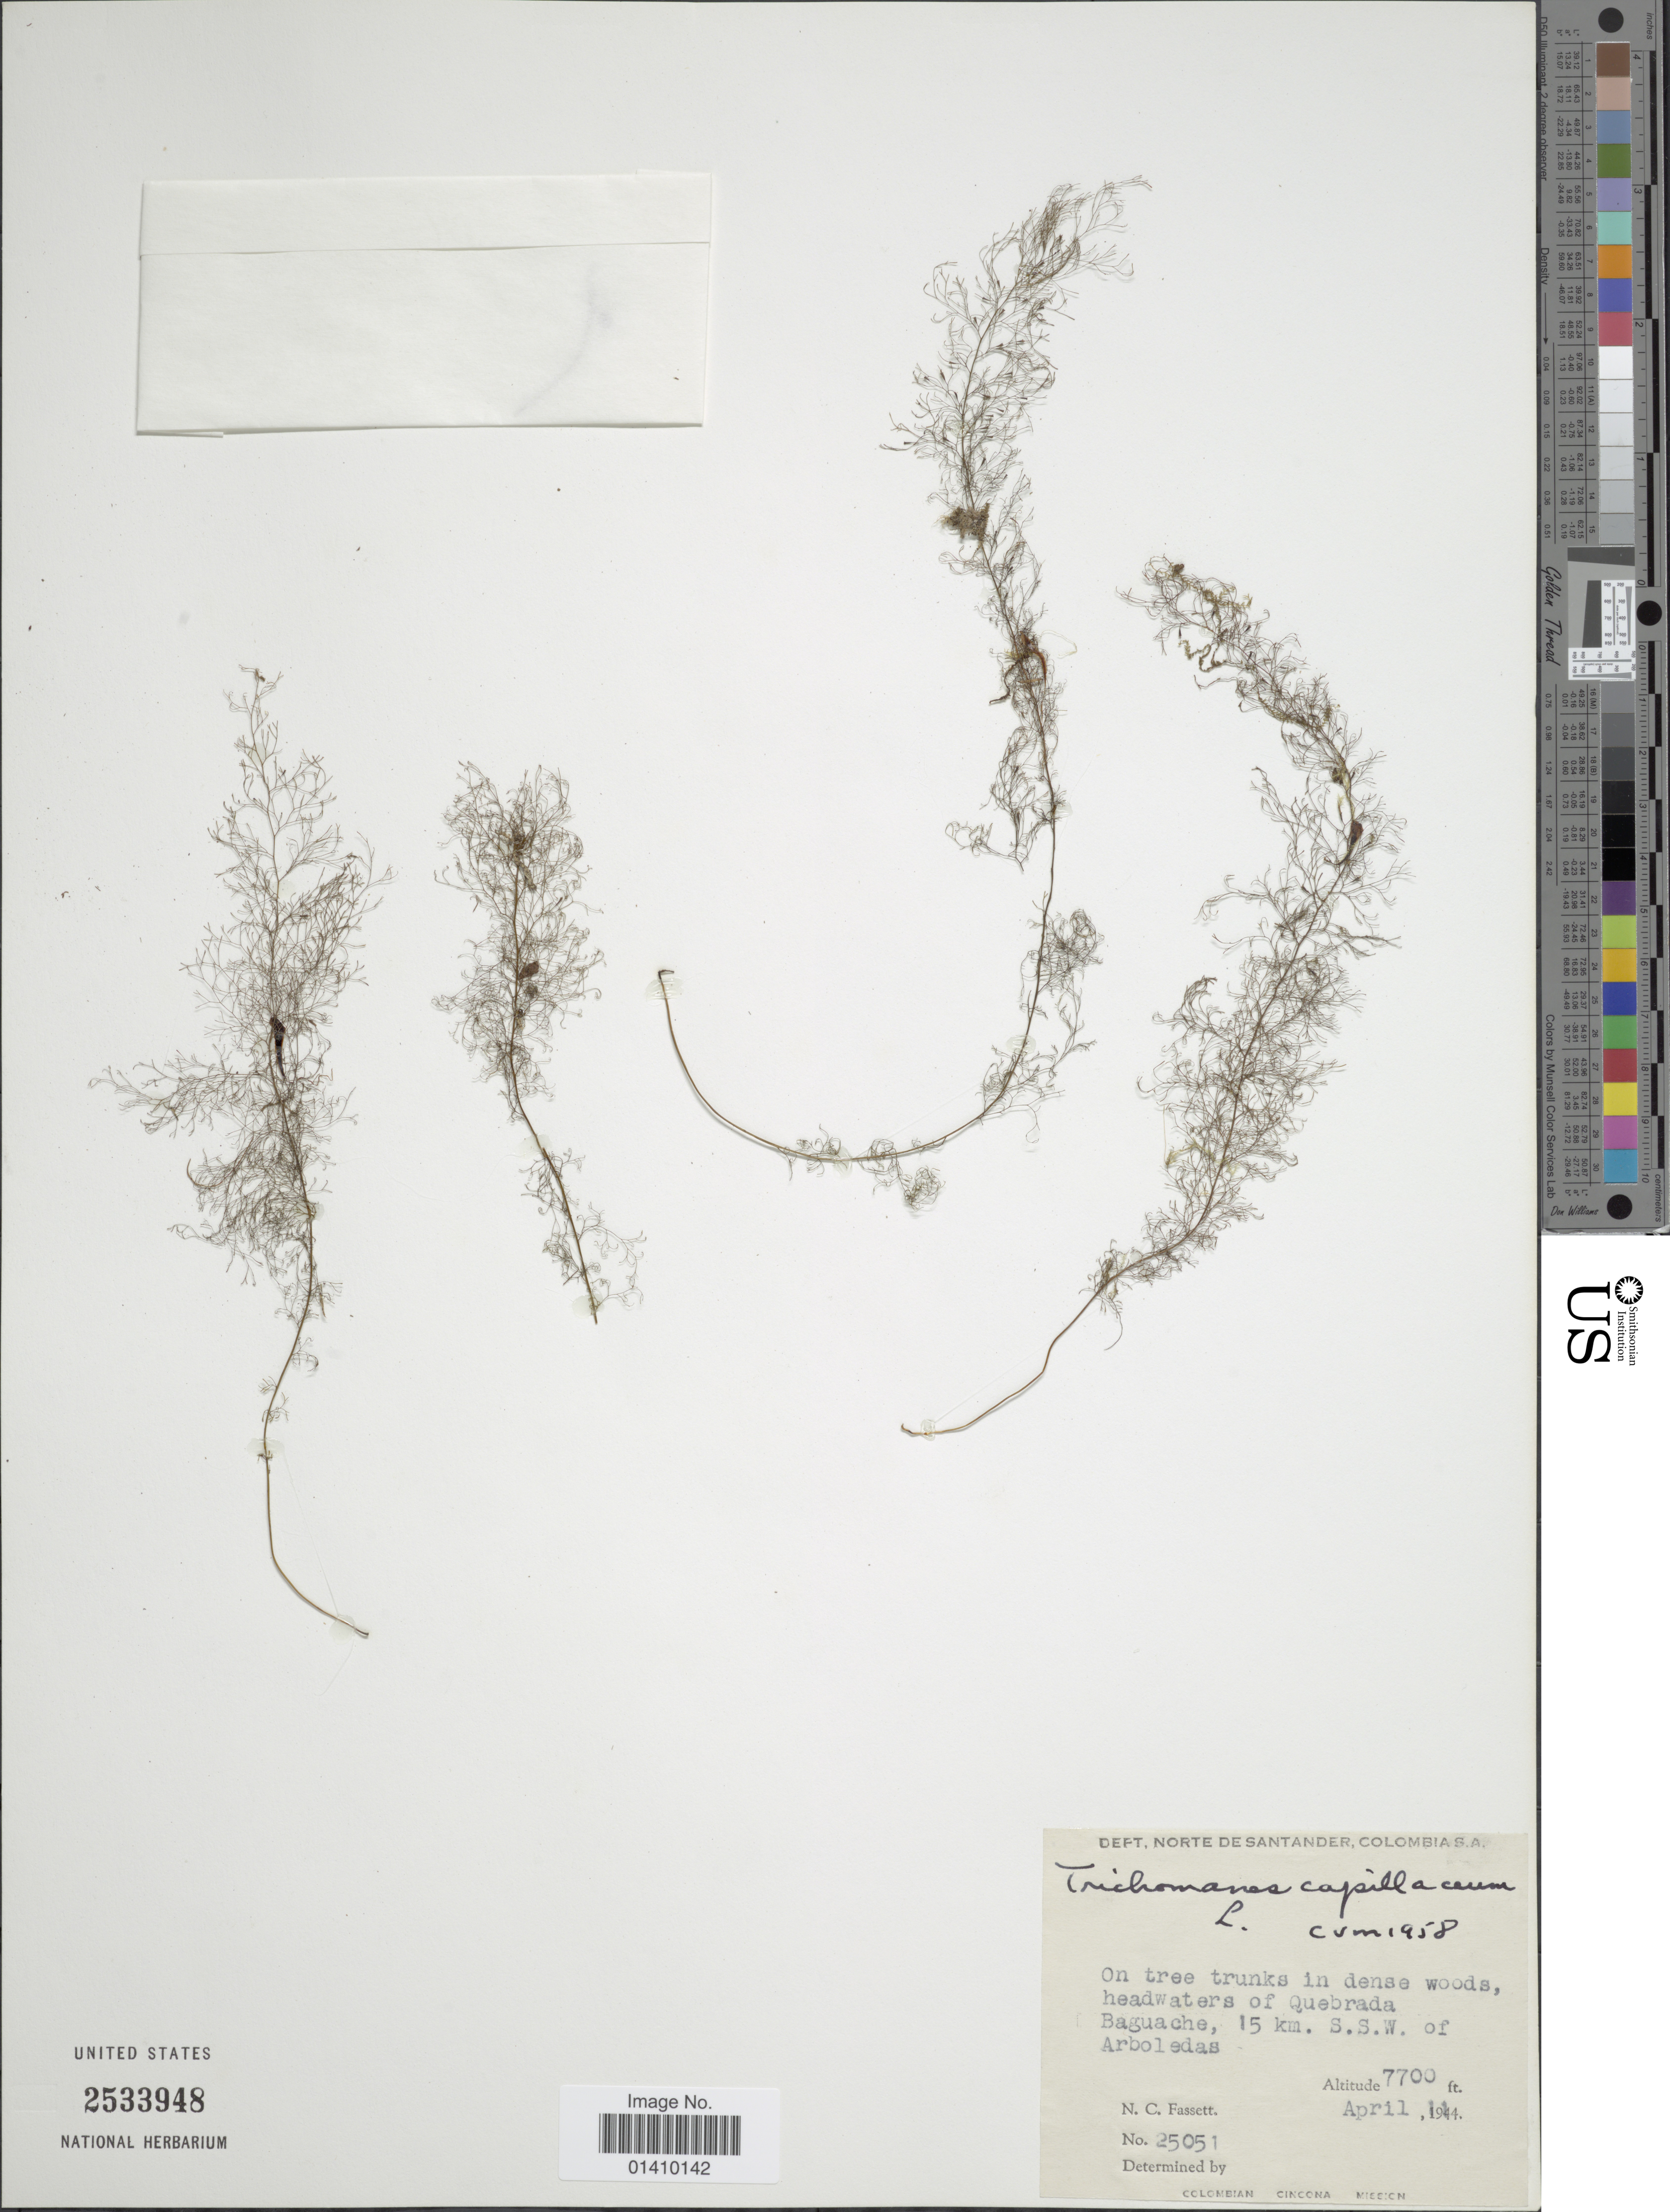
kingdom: Plantae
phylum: Tracheophyta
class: Polypodiopsida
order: Hymenophyllales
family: Hymenophyllaceae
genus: Polyphlebium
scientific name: Polyphlebium capillaceum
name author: (L.) Ebihara & Dubuisson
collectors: N. C. Fassett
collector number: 25051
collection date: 1944-04-11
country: Colombia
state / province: Norte de Santander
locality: Headwaters of Quebrada, Baguache, 15 km . S. S. W of Arboledas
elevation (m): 2347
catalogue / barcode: US 2533948